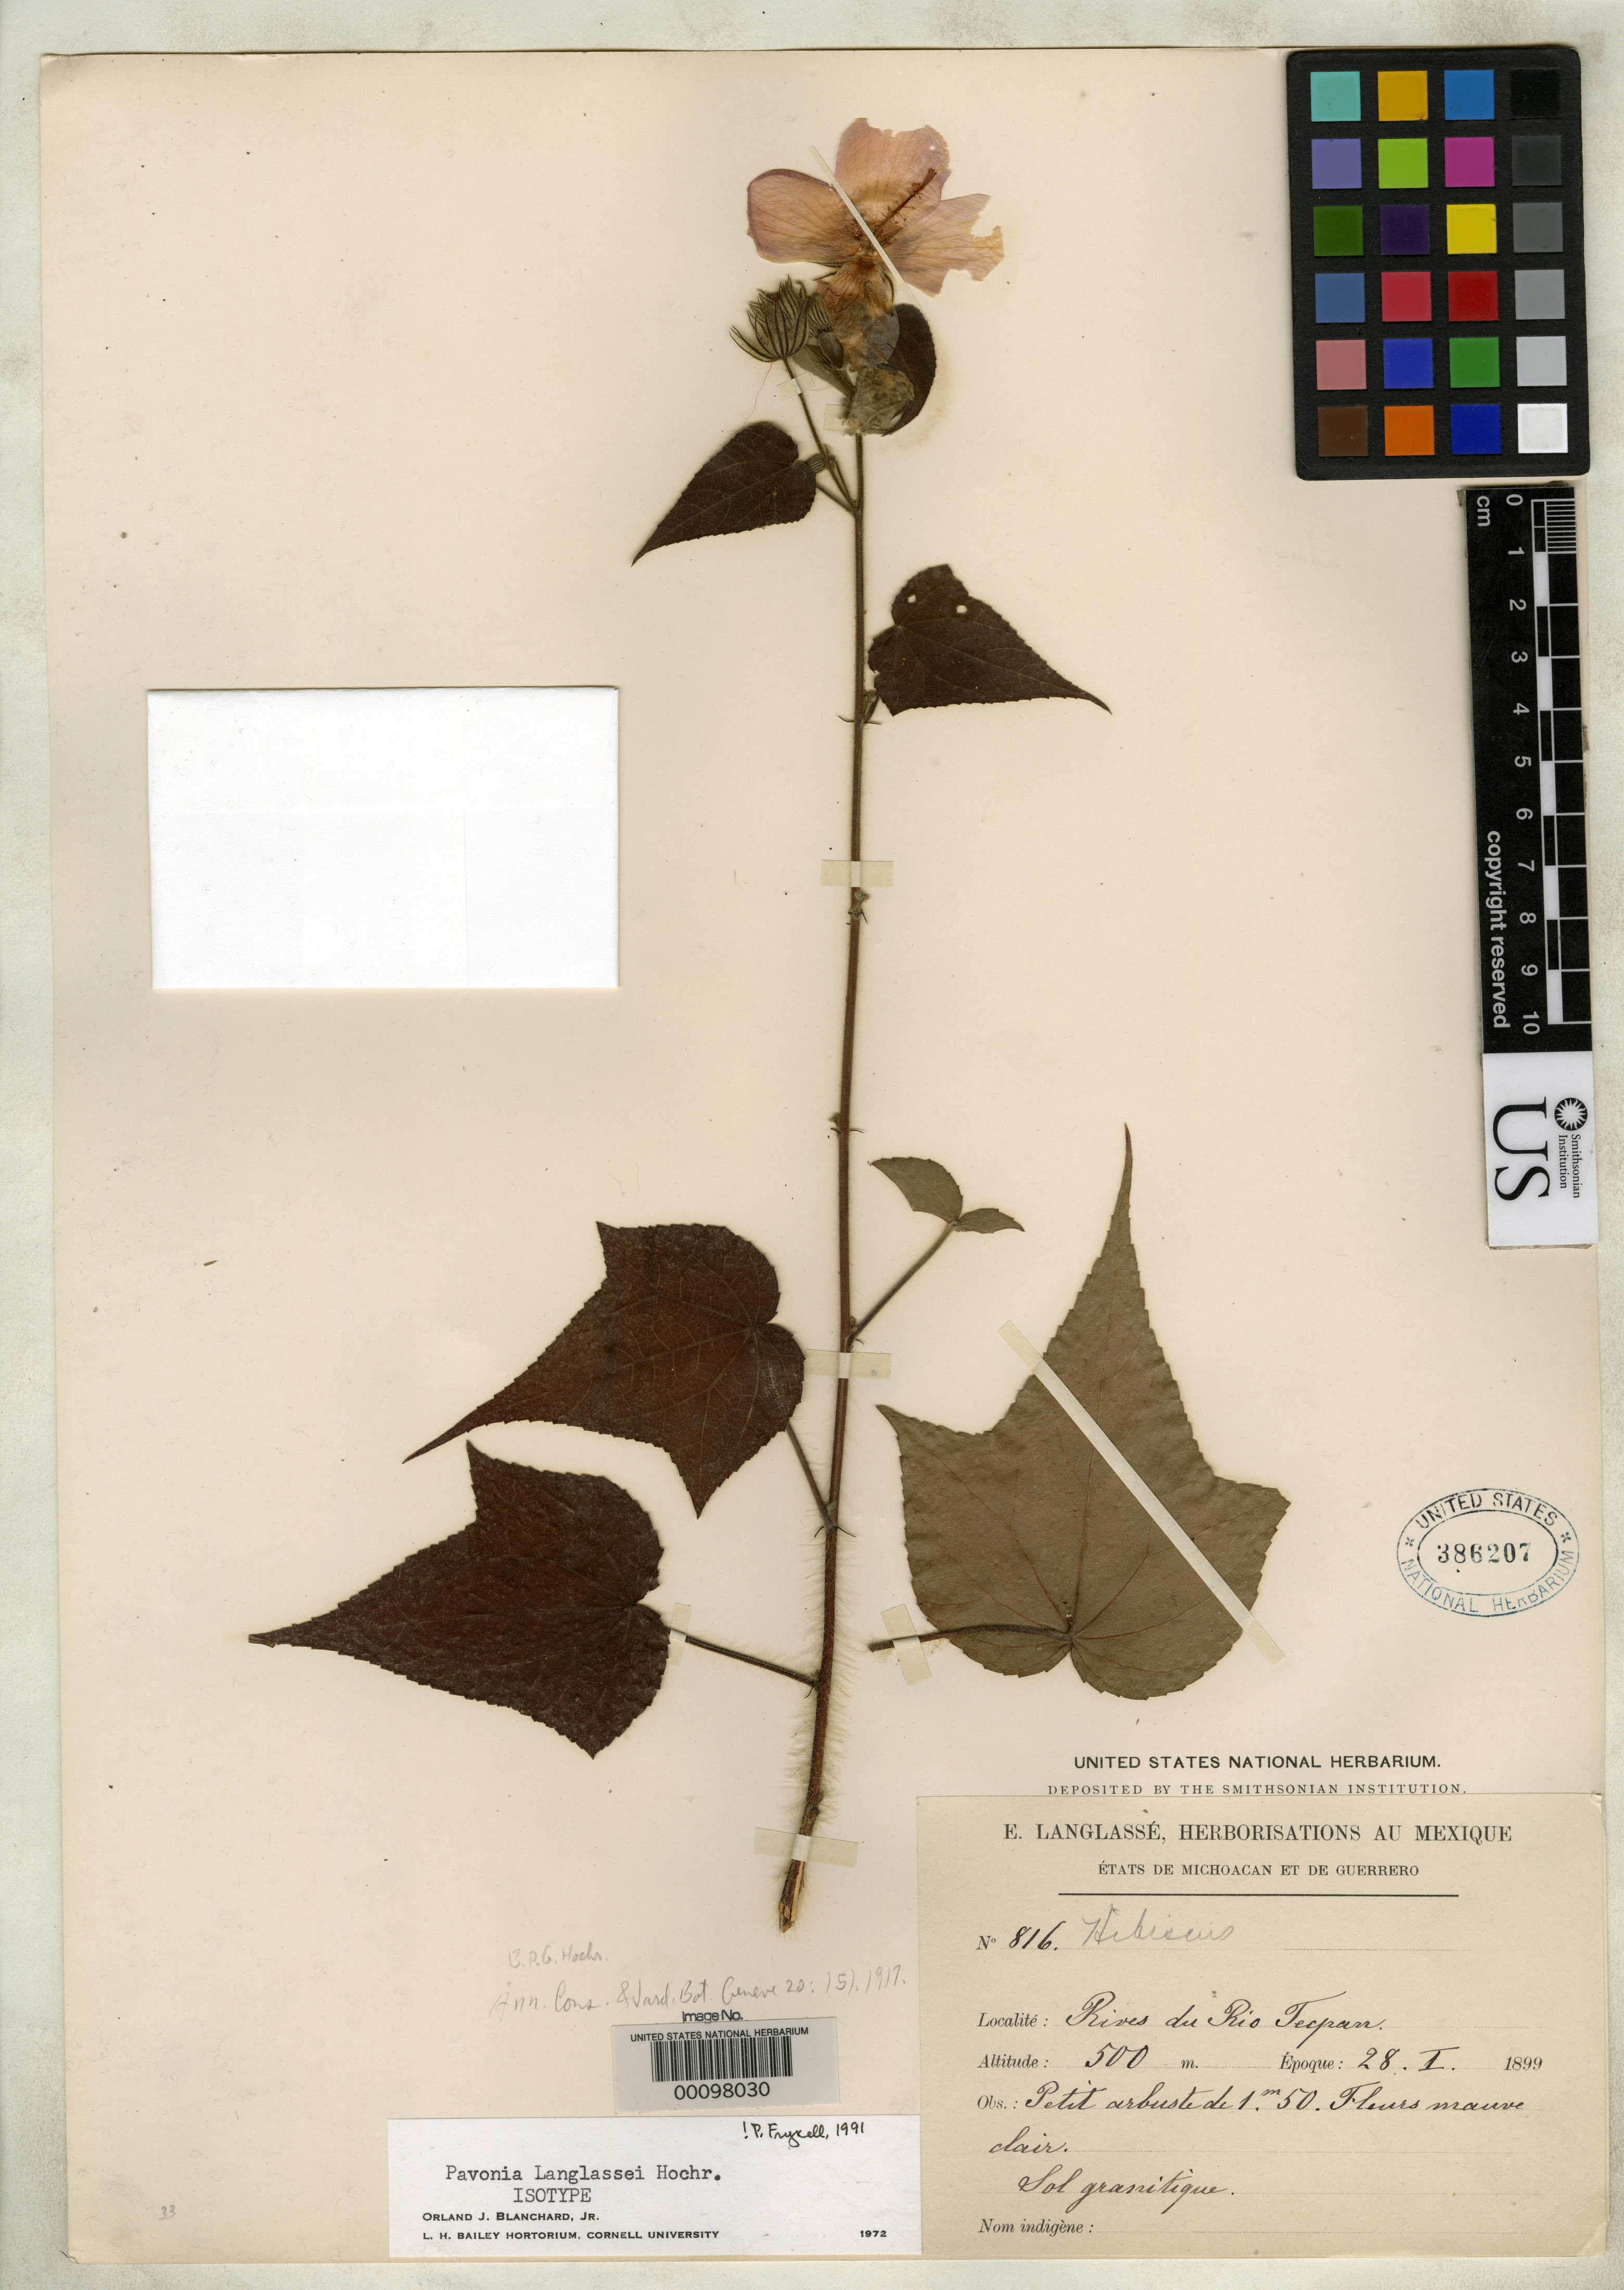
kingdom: Plantae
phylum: Tracheophyta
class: Magnoliopsida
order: Malvales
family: Malvaceae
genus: Pavonia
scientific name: Pavonia langlassei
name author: Hochr.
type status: Isotype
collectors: E. Langlassé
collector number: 816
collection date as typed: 28 Jan 1899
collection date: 1899-01-28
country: Mexico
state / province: Guerrero / Michoacán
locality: Rio Tecpan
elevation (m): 500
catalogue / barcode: US 386207